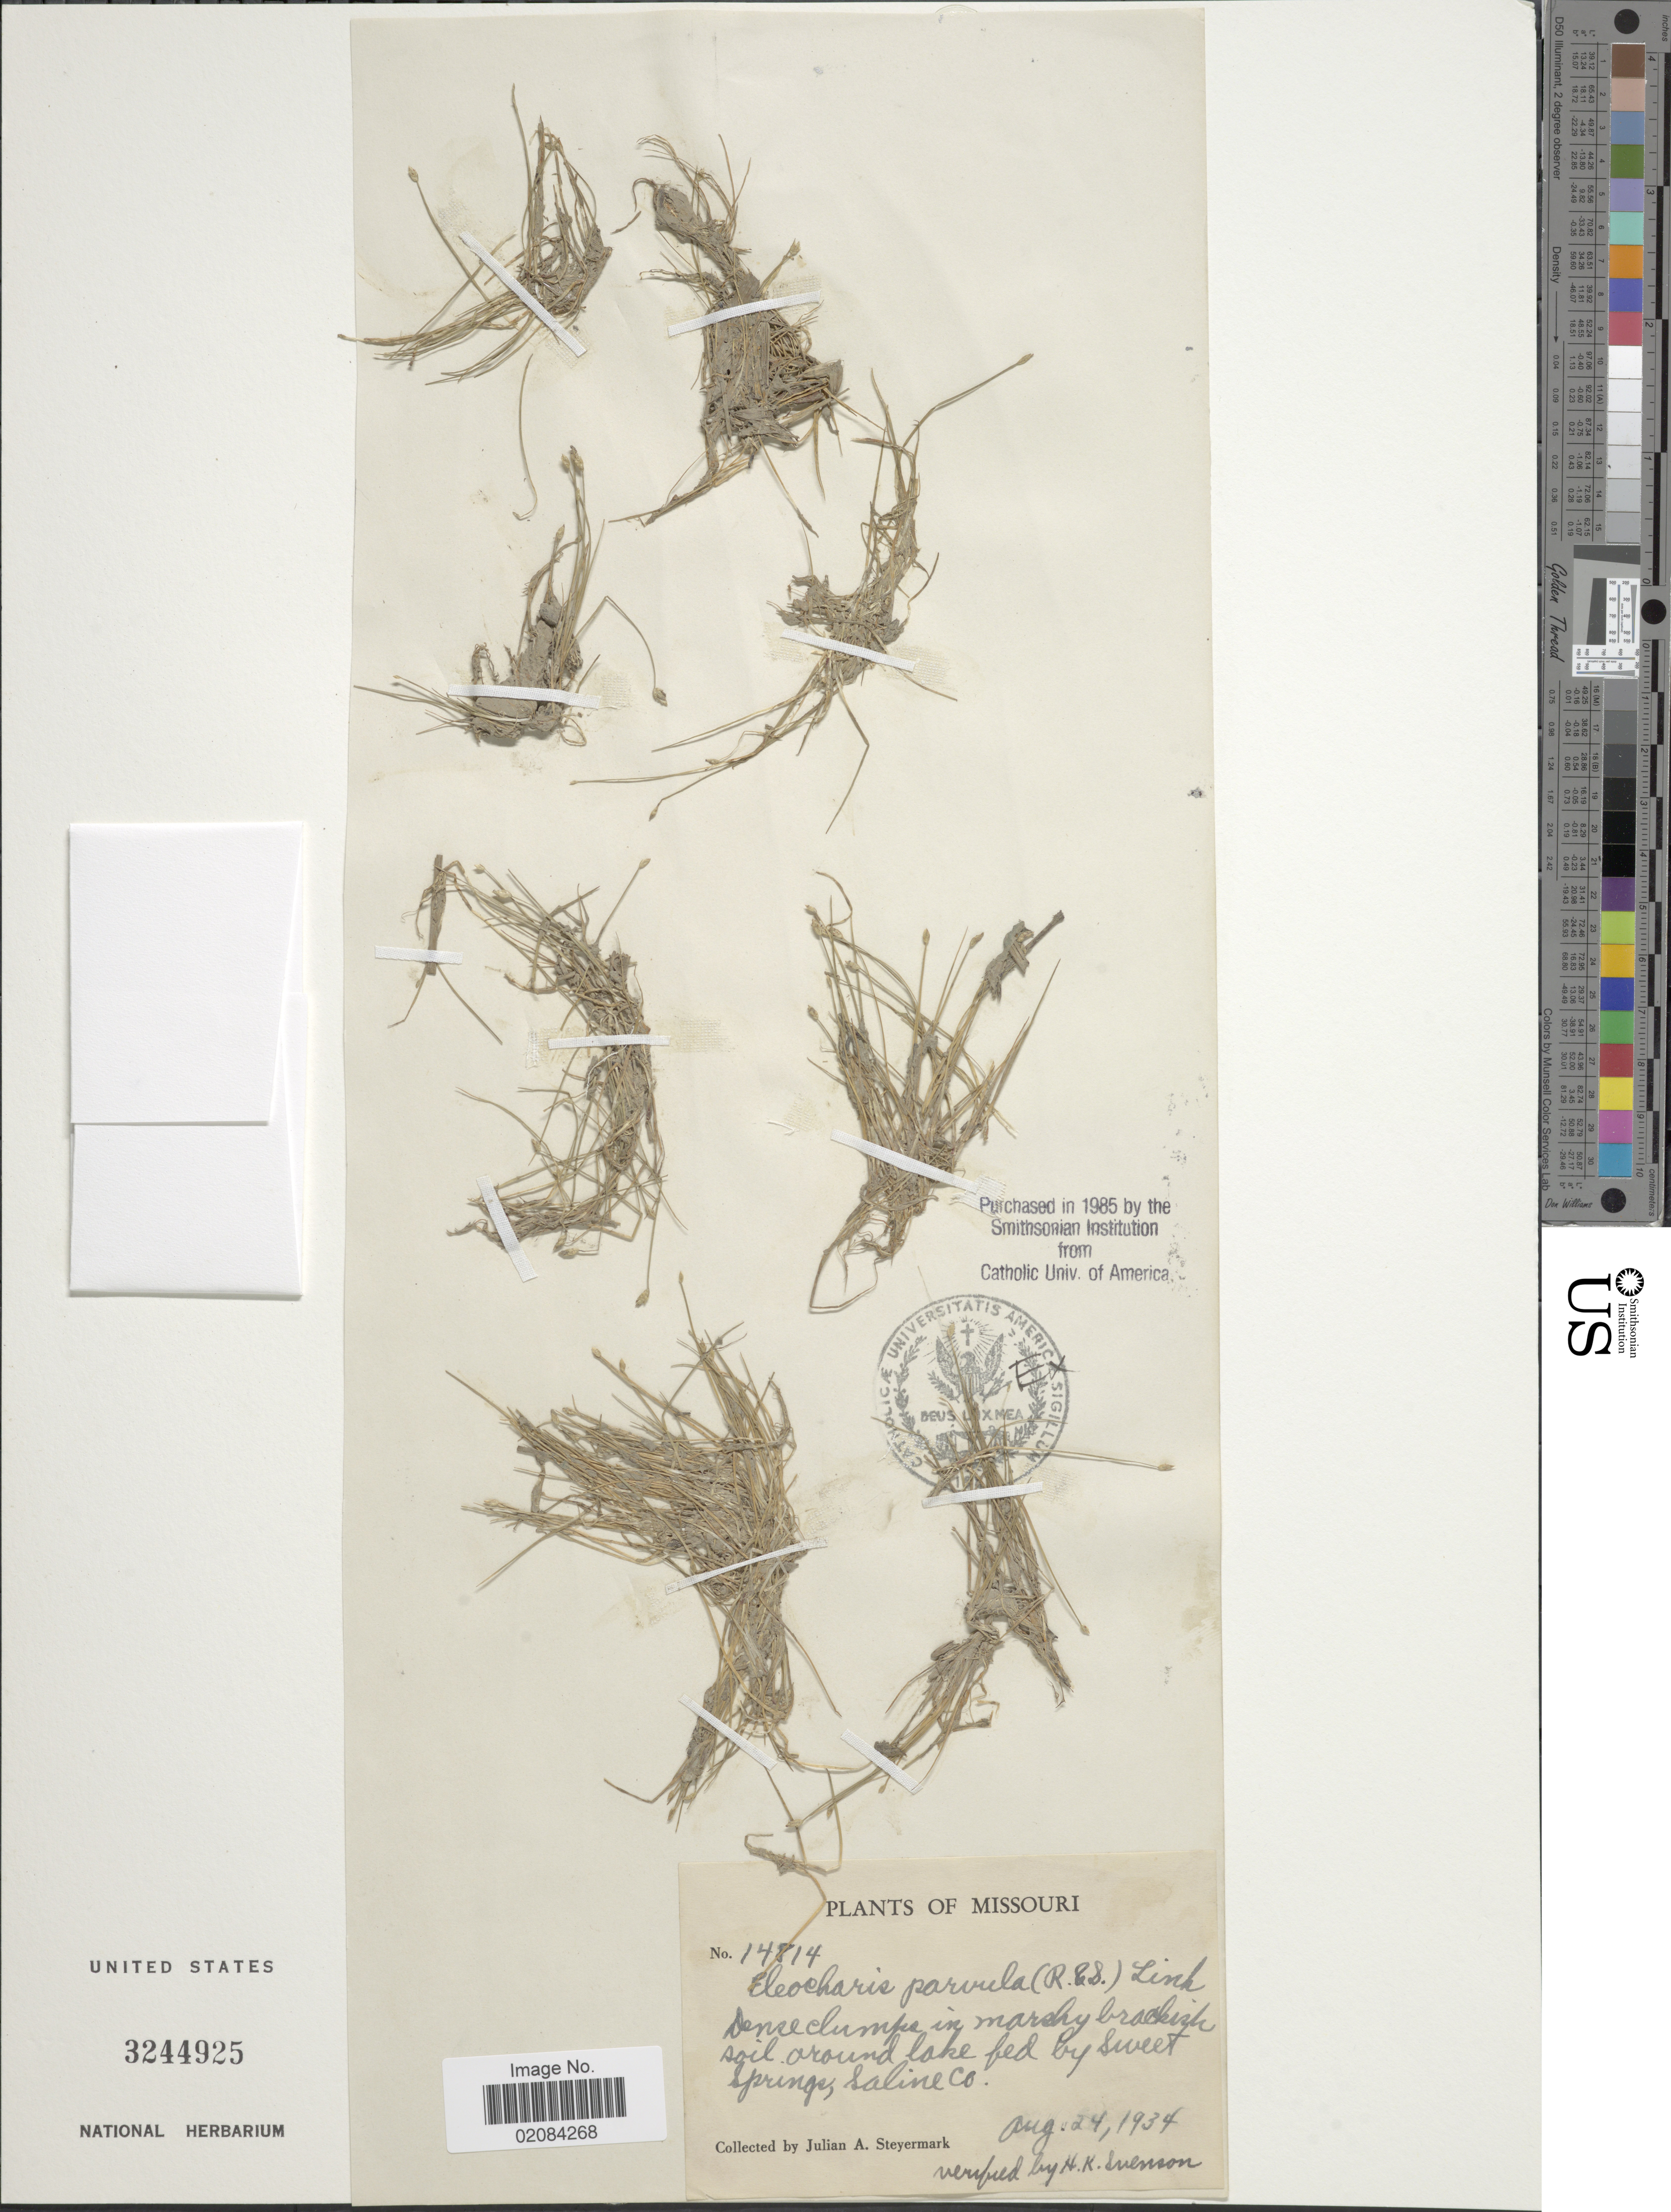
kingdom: Plantae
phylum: Tracheophyta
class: Liliopsida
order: Poales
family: Cyperaceae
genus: Eleocharis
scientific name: Eleocharis parvula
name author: (Roem. & Schult.) Link ex Williams et al.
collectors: J. Steyermark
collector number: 14814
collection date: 1934-08-24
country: United States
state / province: Missouri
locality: Missouri. in marshy brakish soil around lake fed by sweet Springs, Saline Co.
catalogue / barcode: US 3244925